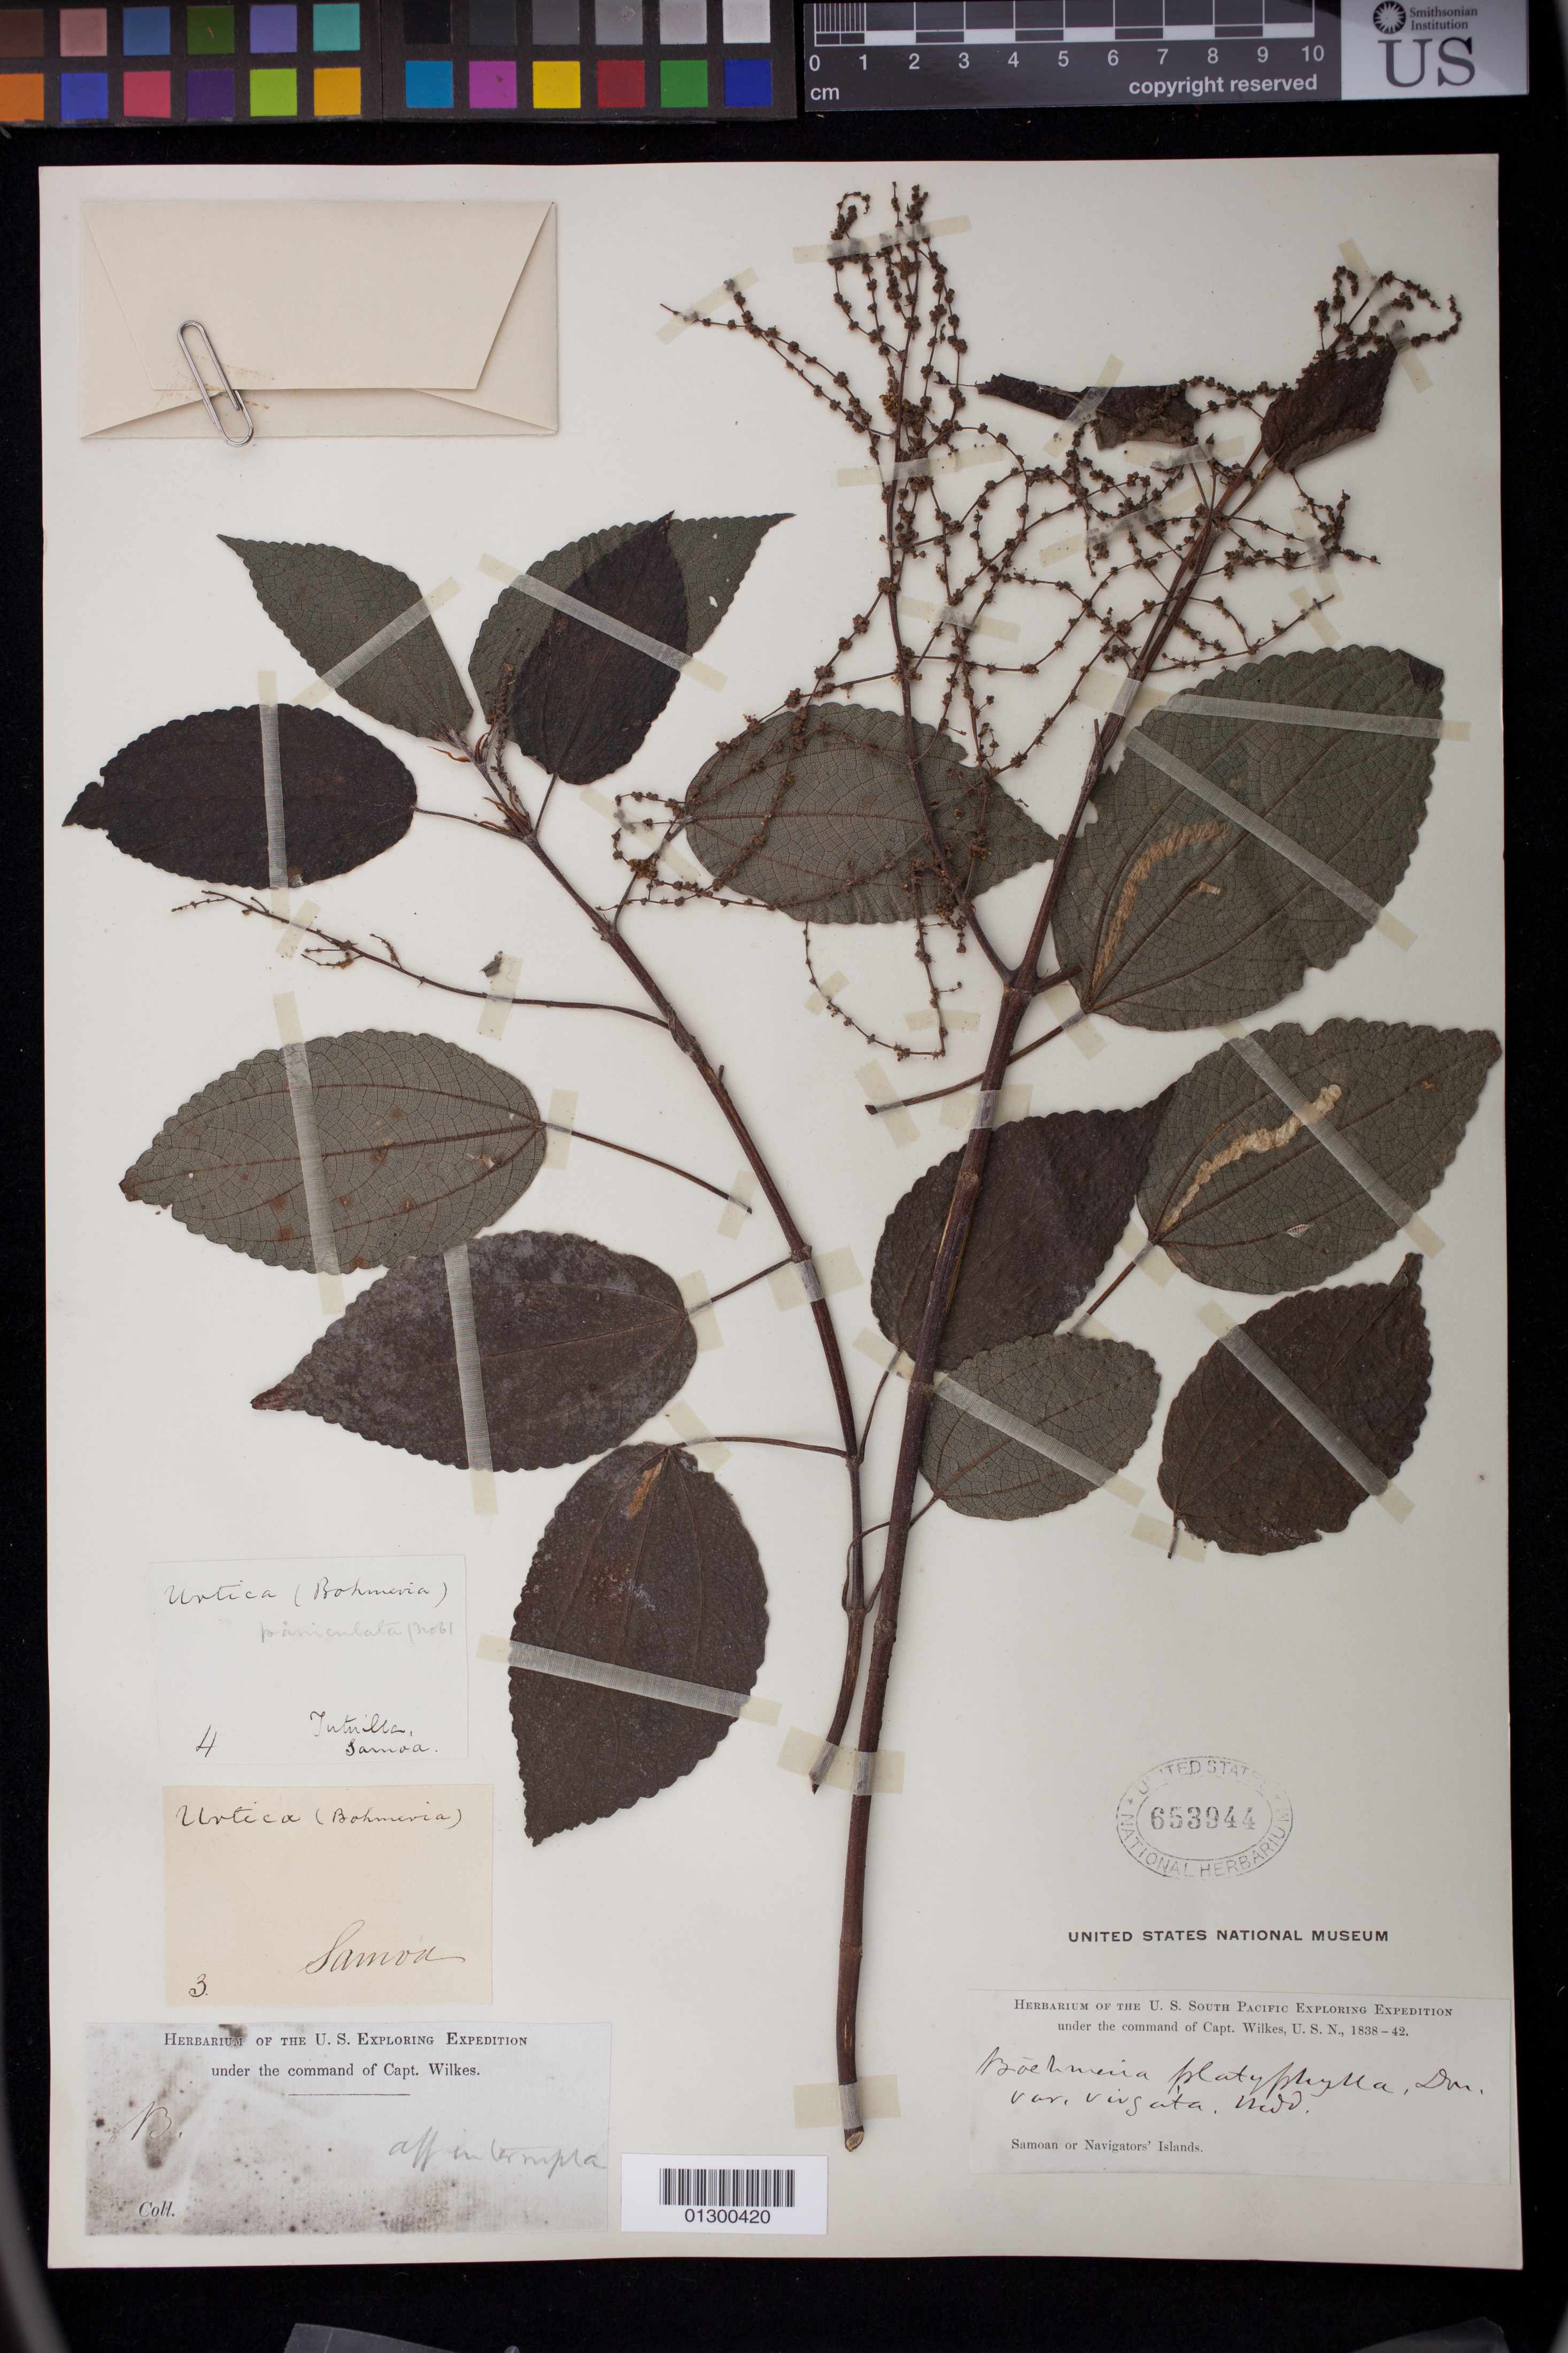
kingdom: Plantae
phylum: Tracheophyta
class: Magnoliopsida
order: Rosales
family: Urticaceae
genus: Boehmeria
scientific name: Boehmeria virgata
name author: (G. Forst.) Guill.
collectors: Wilkes Explor. Exped.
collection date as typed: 1838 to -- --- 1842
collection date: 1838/1842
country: Samoa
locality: Samoa or Navigator's islands.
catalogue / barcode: US 653944